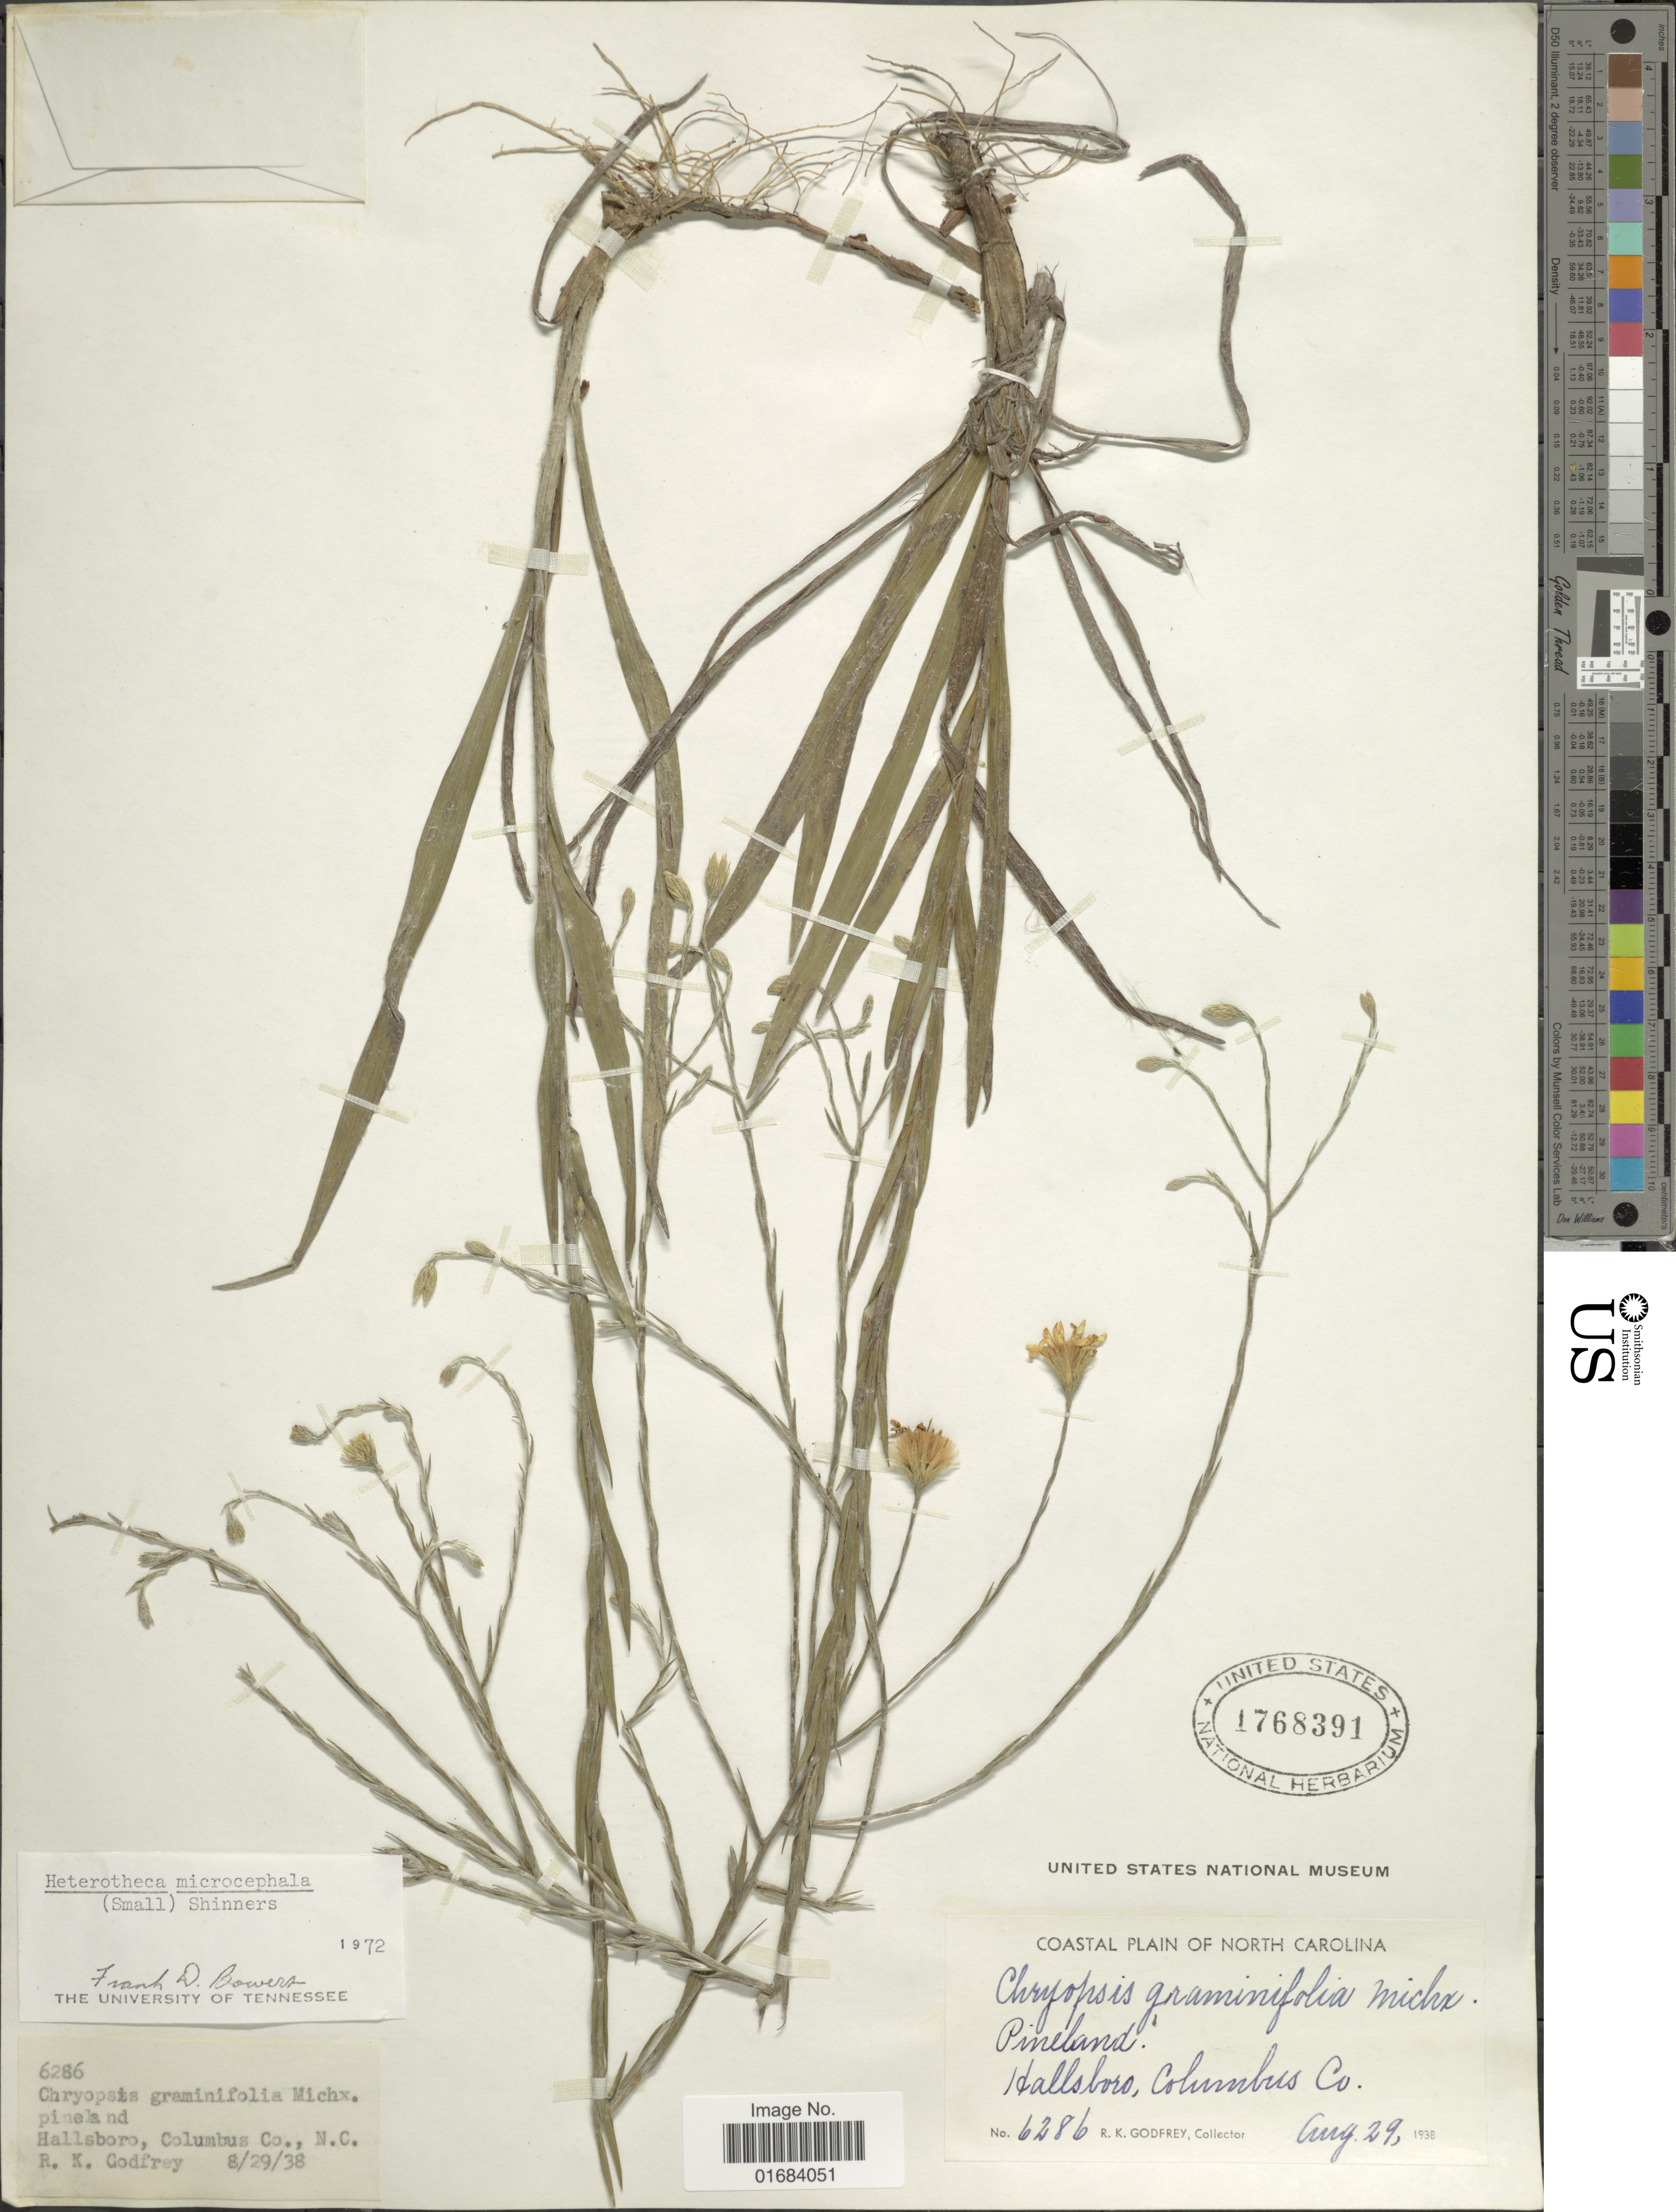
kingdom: Plantae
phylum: Tracheophyta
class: Magnoliopsida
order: Asterales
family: Asteraceae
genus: Pityopsis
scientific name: Pityopsis microcephala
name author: Small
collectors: R. K. Godfrey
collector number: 6286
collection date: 1938-08-29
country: United States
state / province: North Carolina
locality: Pineland, Hallsboro, Columbus Co.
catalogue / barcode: US 1768391